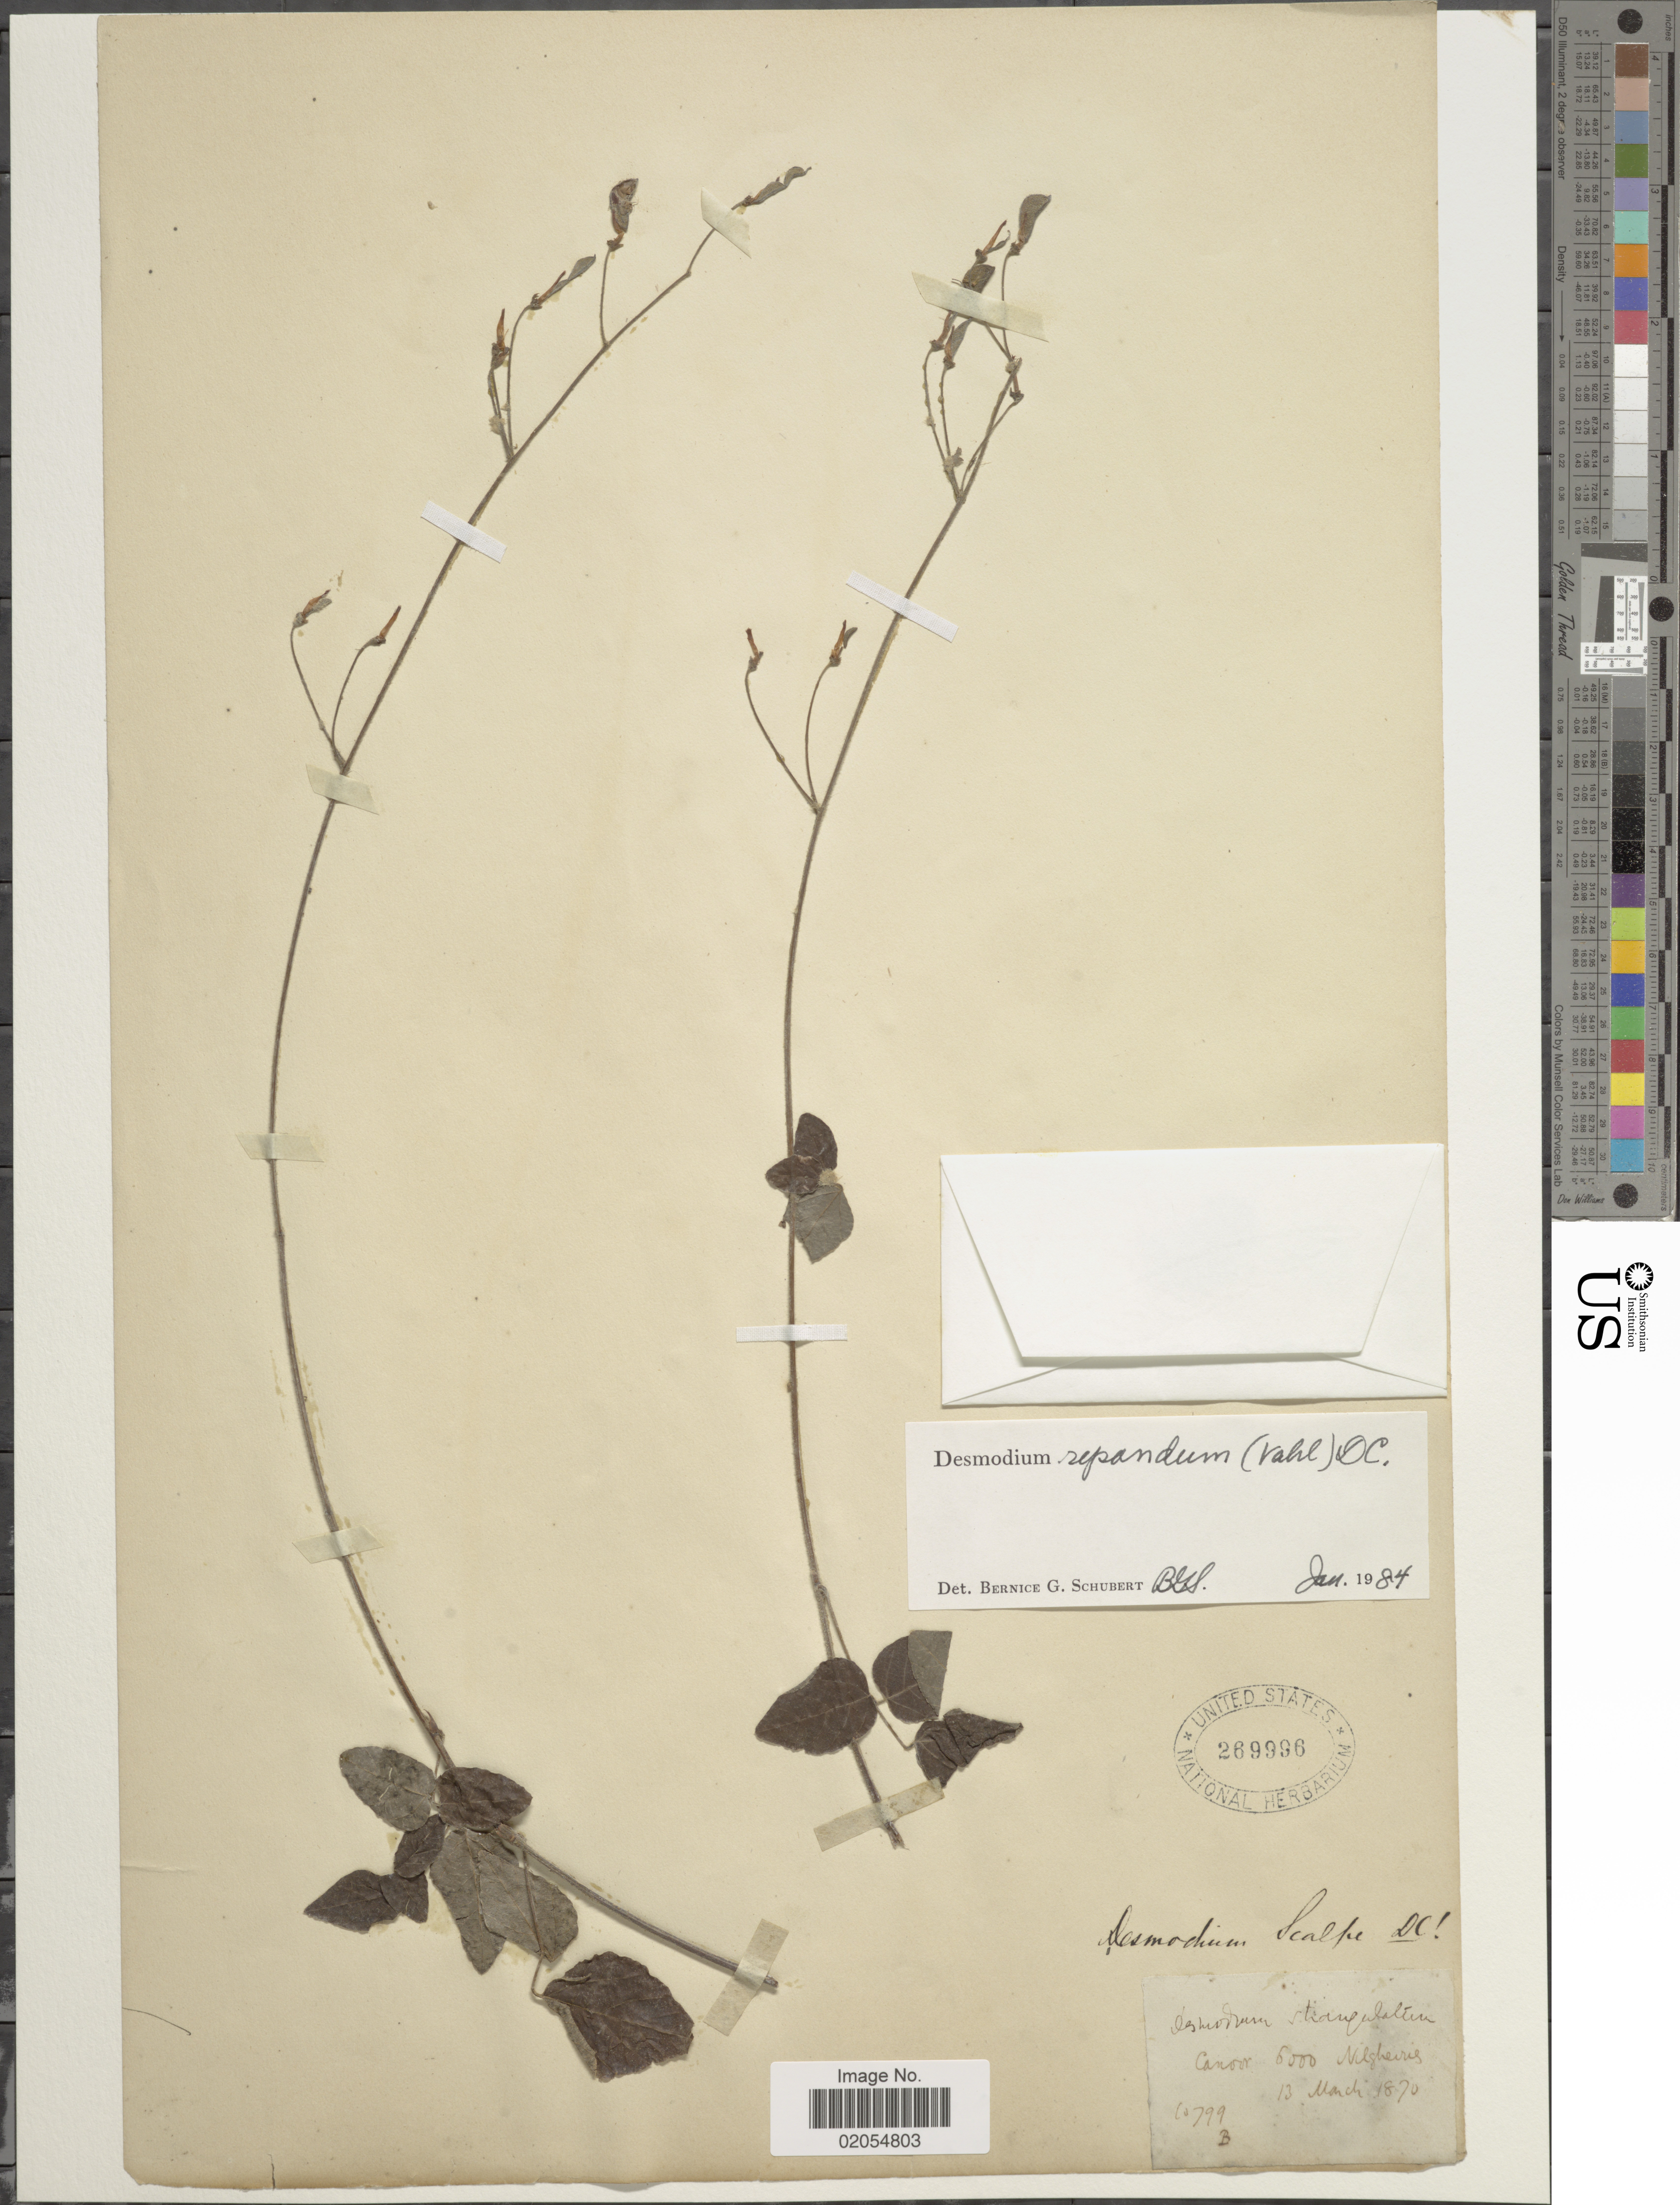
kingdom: Plantae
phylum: Tracheophyta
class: Magnoliopsida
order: Fabales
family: Fabaceae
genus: Hylodesmum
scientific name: Hylodesmum repandum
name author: (Vahl) H. Ohashi & R.R. Mill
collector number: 10799B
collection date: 1870-03-13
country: India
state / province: Tamil Nadu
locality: Canoor, Nilgherries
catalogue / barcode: US 269996